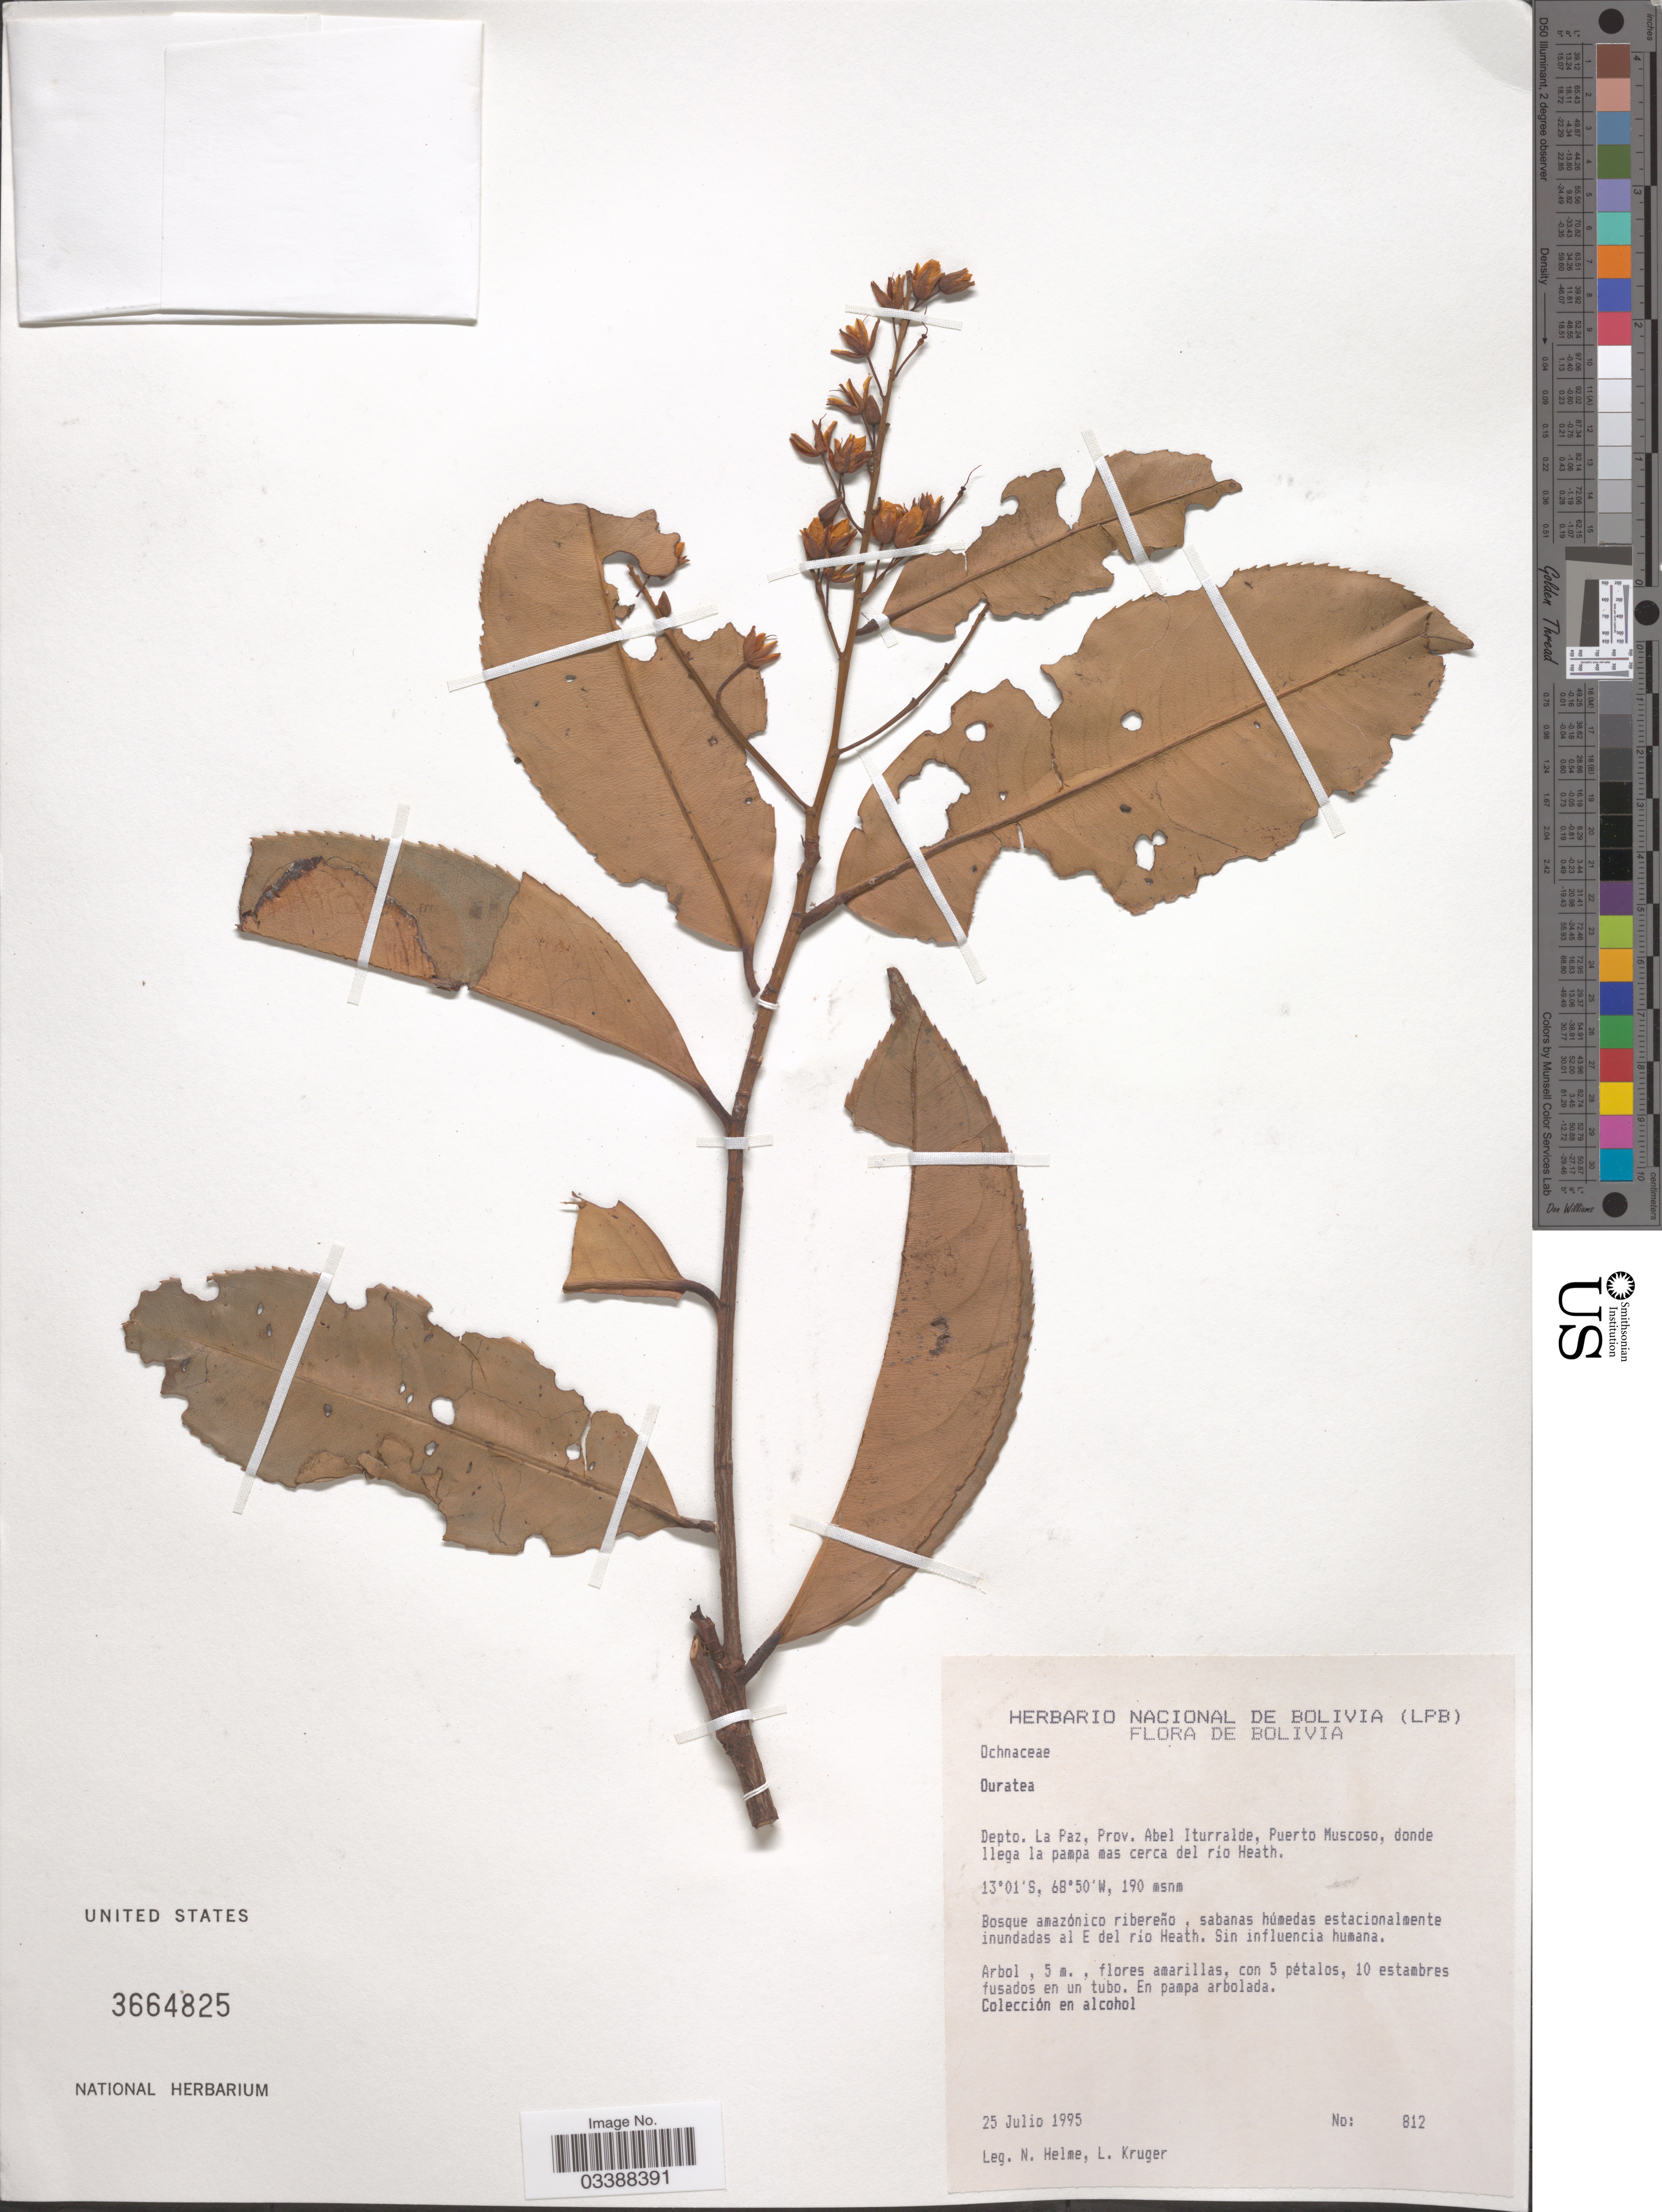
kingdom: Plantae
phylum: Tracheophyta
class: Magnoliopsida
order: Malpighiales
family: Ochnaceae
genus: Ouratea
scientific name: Ouratea sp.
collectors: N. Helme & L. Kruger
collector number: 812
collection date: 1995-07-25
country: Bolivia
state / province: La Paz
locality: Depto. La Paz, Prov. Abel Iturralde, Puerto Muscoso, donde llega la pampa mas cerca del río Heath.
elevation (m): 190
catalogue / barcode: US 3664825